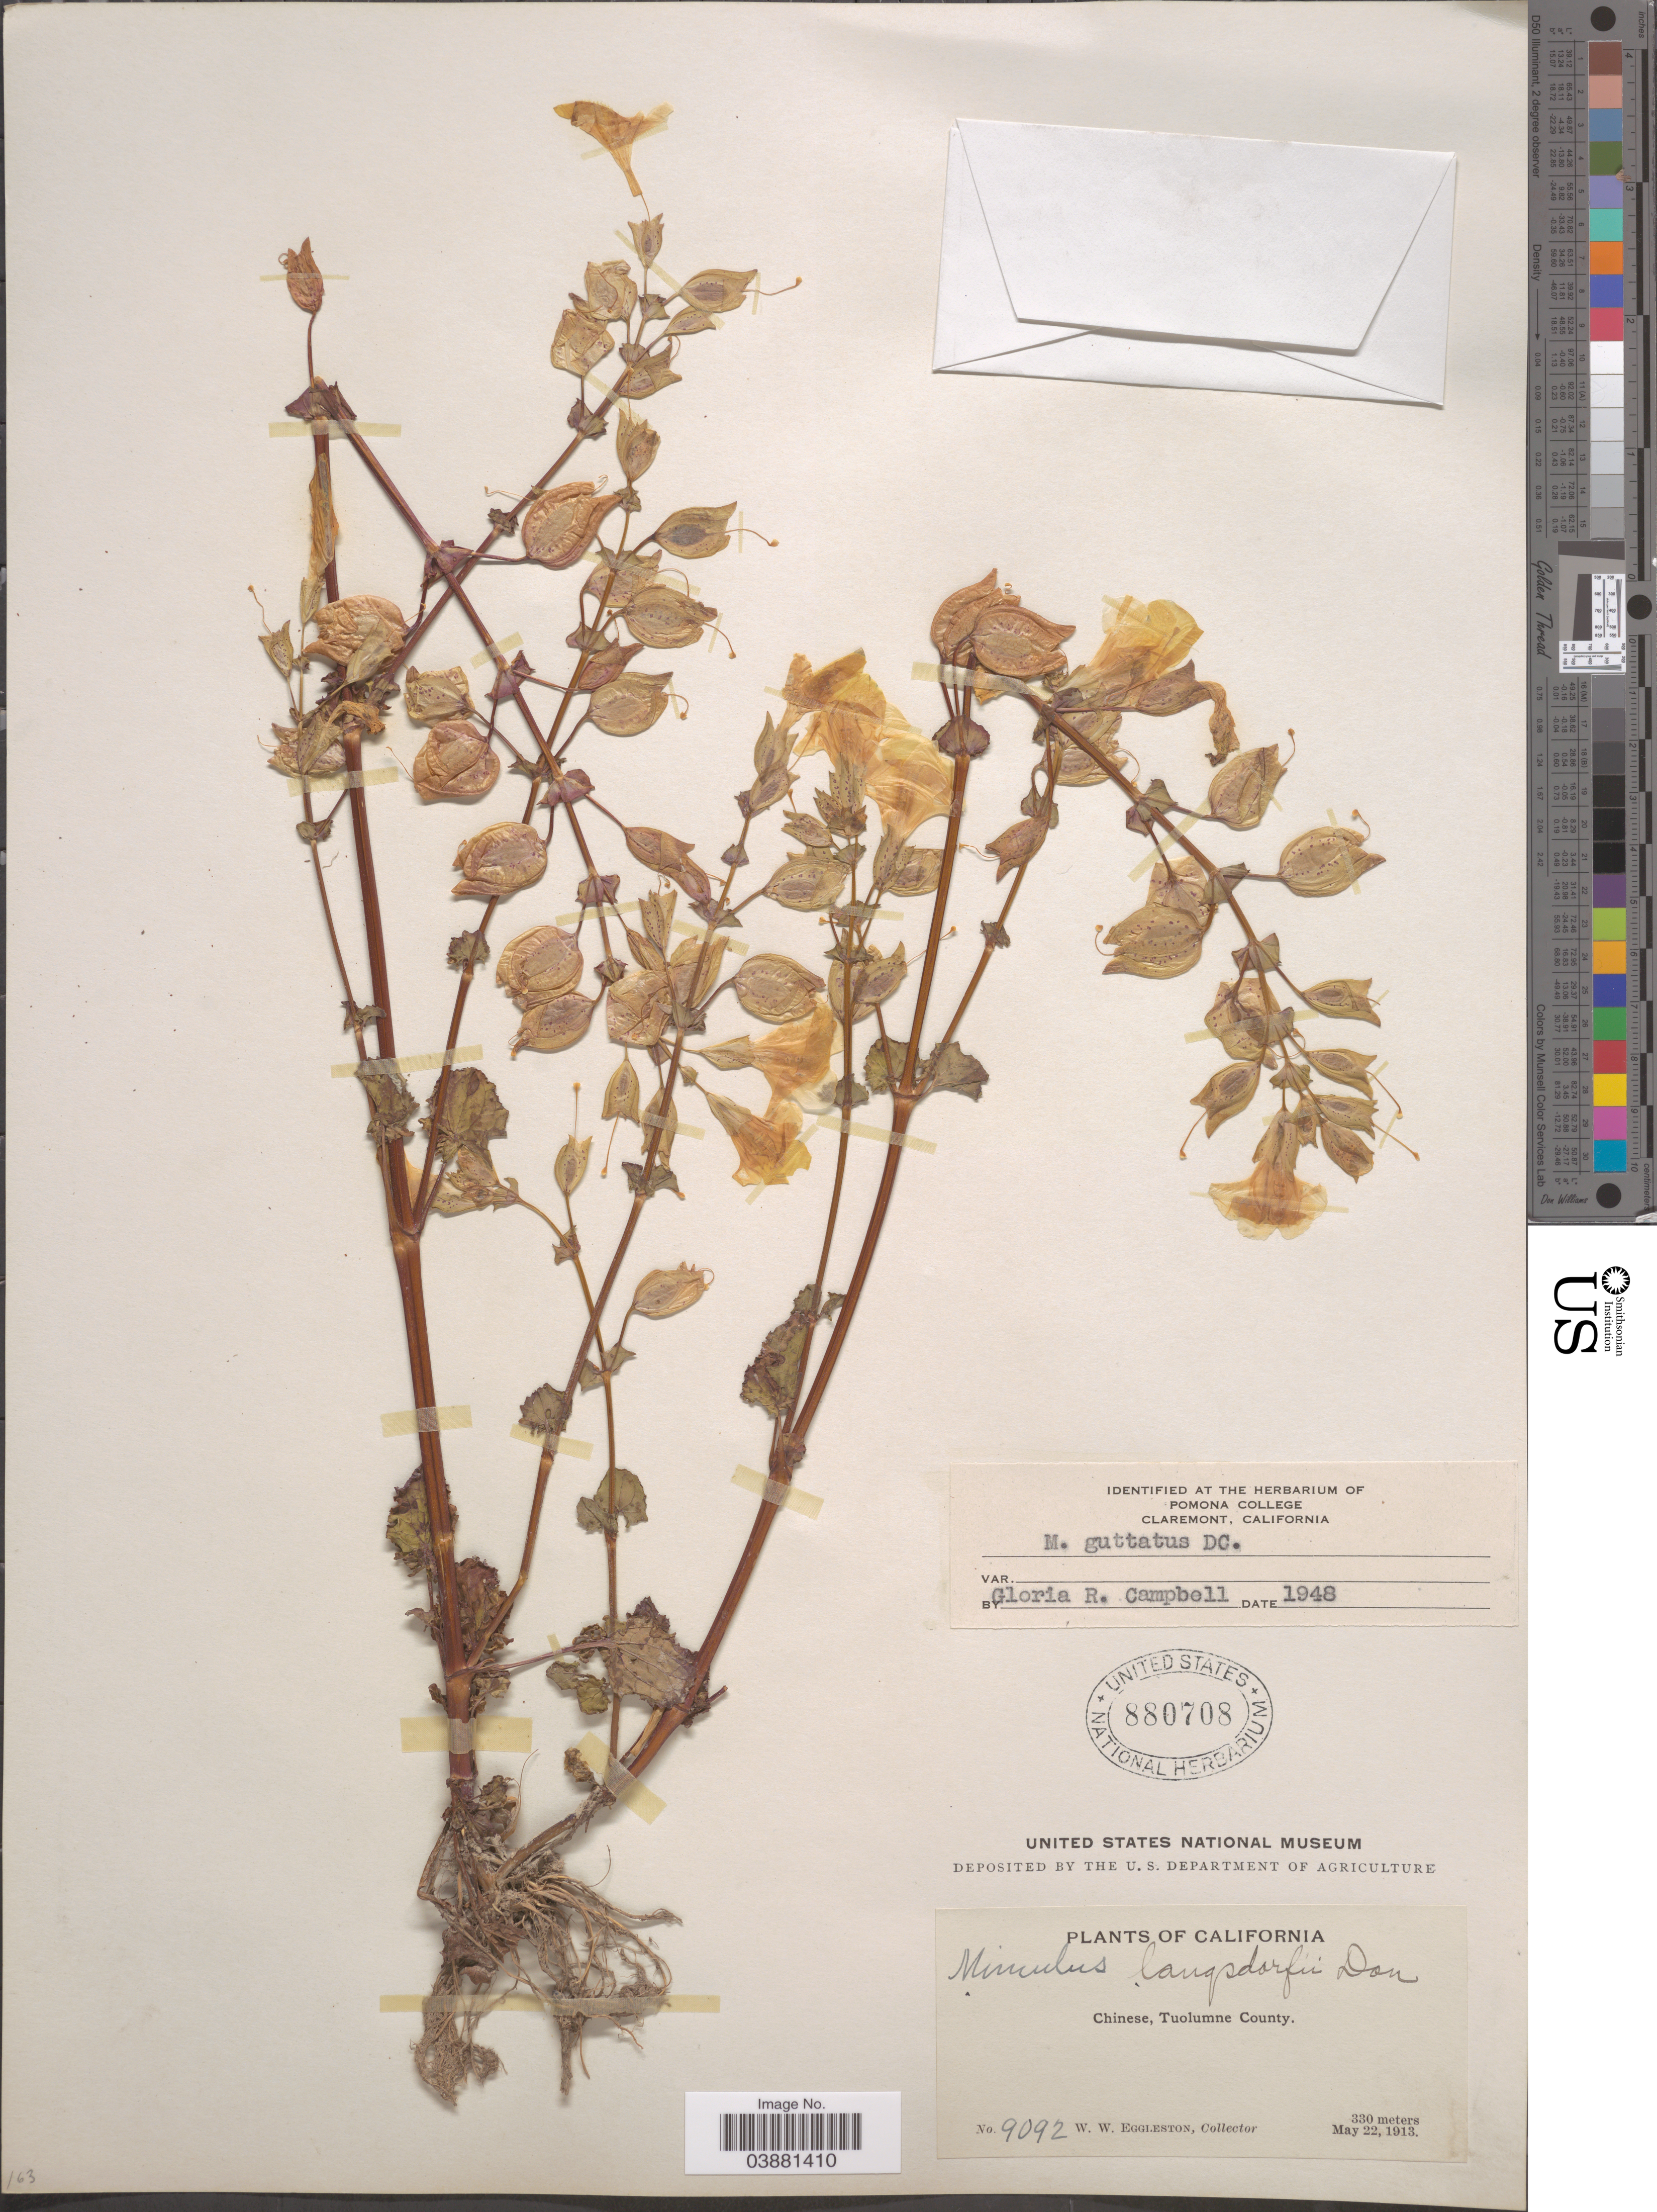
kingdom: Plantae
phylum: Tracheophyta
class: Magnoliopsida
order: Lamiales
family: Phrymaceae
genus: Mimulus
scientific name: Mimulus guttatus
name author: DC.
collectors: W. W. Eggleston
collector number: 9092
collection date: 1913-05-22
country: United States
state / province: California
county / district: Tuolumne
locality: Chinese, Tuolumne County.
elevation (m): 330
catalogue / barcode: US 880708